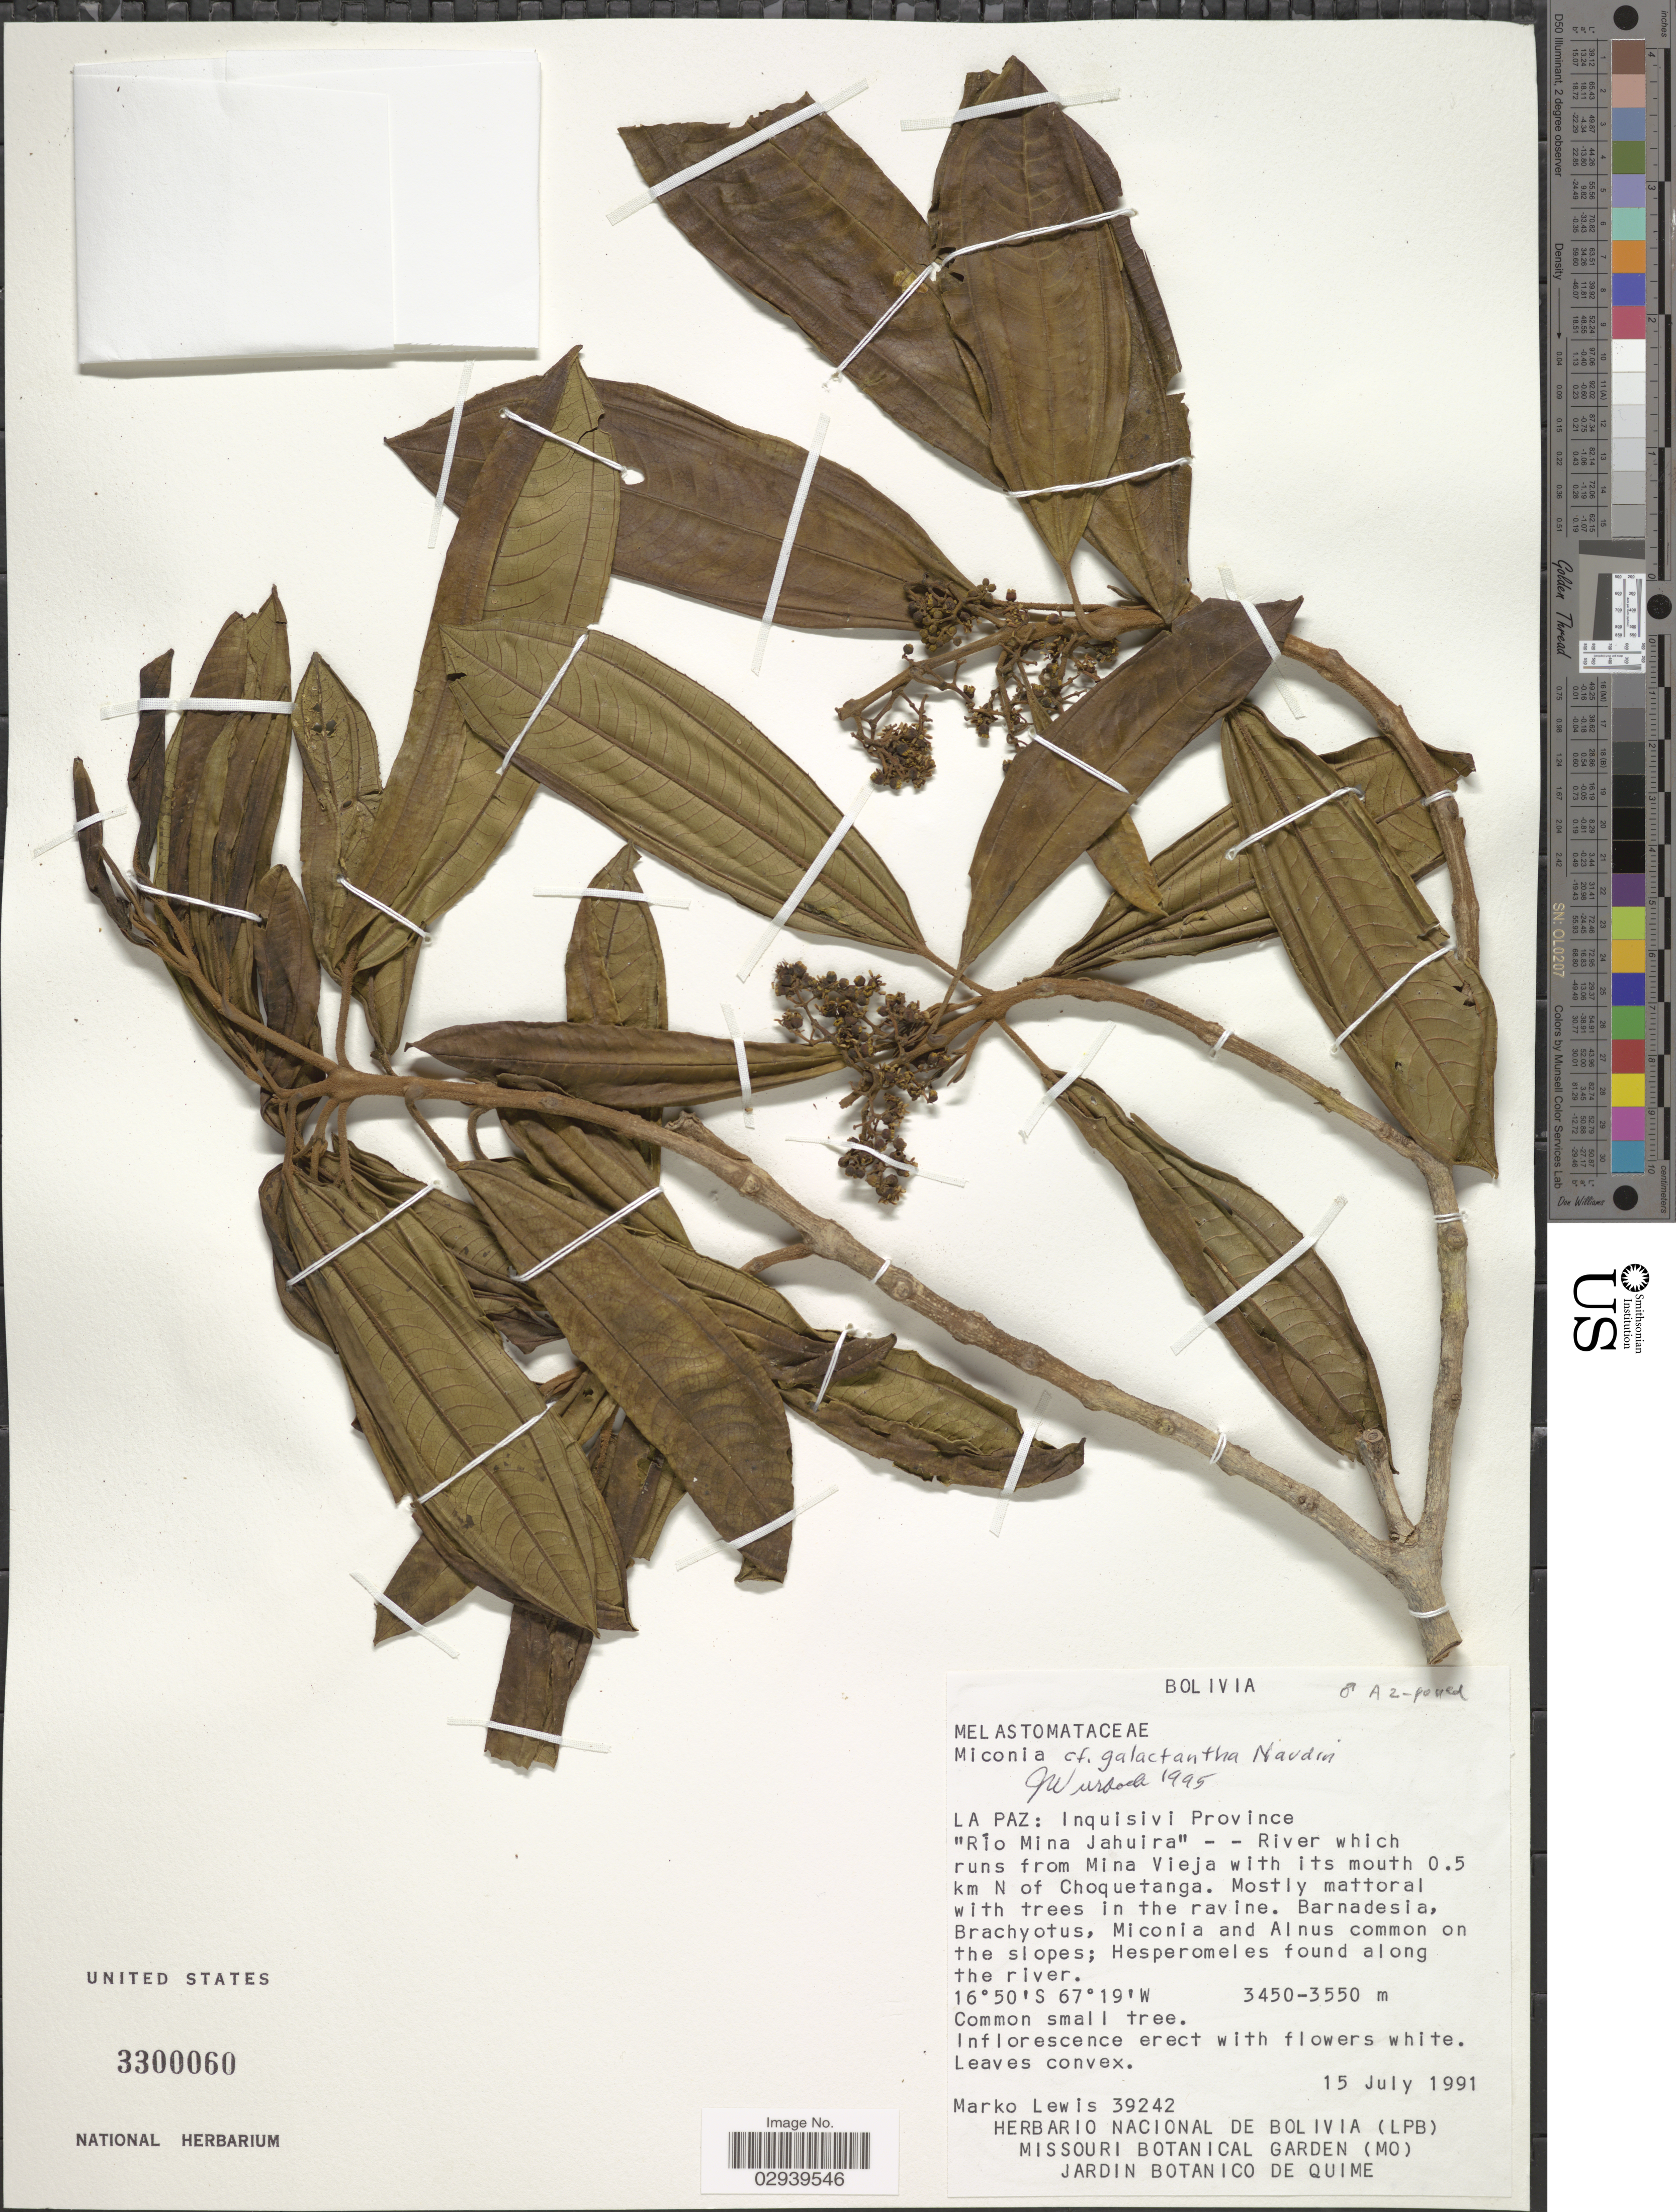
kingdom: Plantae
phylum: Tracheophyta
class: Magnoliopsida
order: Myrtales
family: Melastomataceae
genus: Miconia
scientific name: Miconia galactantha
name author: Naudin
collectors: M. A. Lewis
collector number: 39242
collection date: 1991-07-15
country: Bolivia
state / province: La Paz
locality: Inquisivi Province, "Rio Mina Jahuira" - - River which runs from Mina Vieja with its mouth 0.5 km N of Choquetanga.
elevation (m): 3450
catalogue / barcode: US 3300060